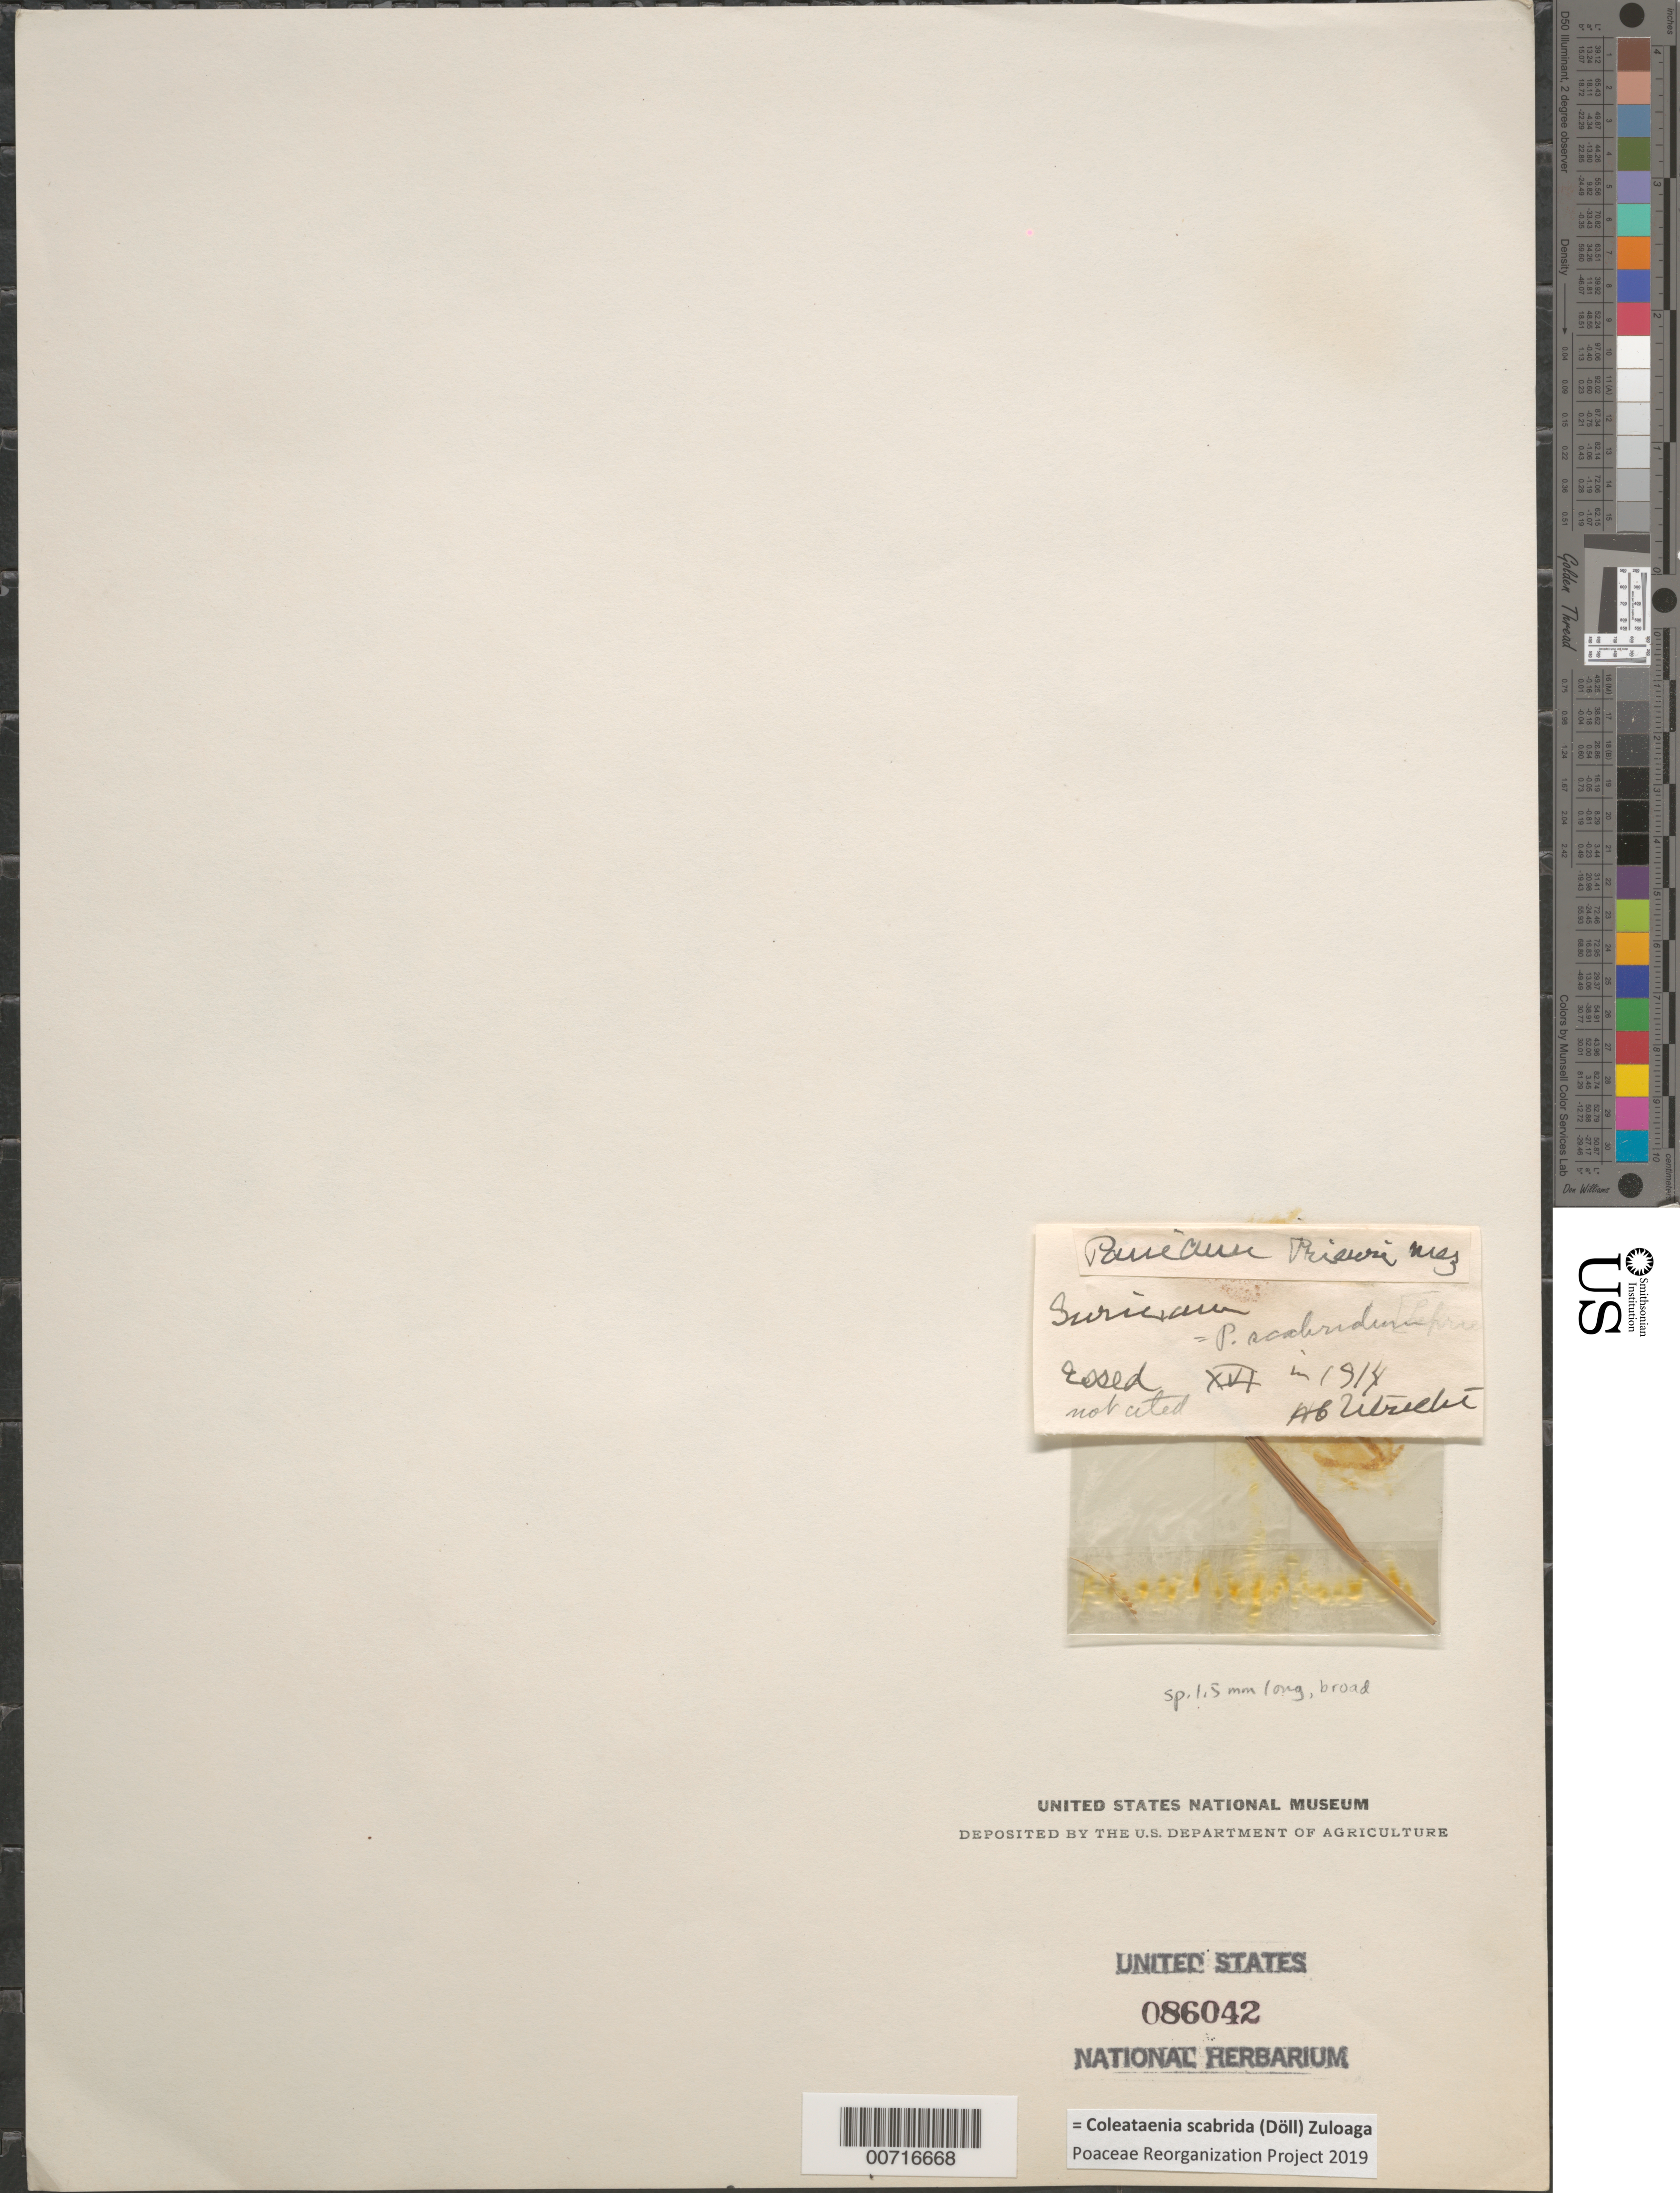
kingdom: Plantae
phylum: Tracheophyta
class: Liliopsida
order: Poales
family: Poaceae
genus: Panicum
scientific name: Panicum scabridum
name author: Döll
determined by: Utrecht, --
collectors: E. Essed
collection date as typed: Jul-14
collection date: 1914-07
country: Suriname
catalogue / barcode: US 86042